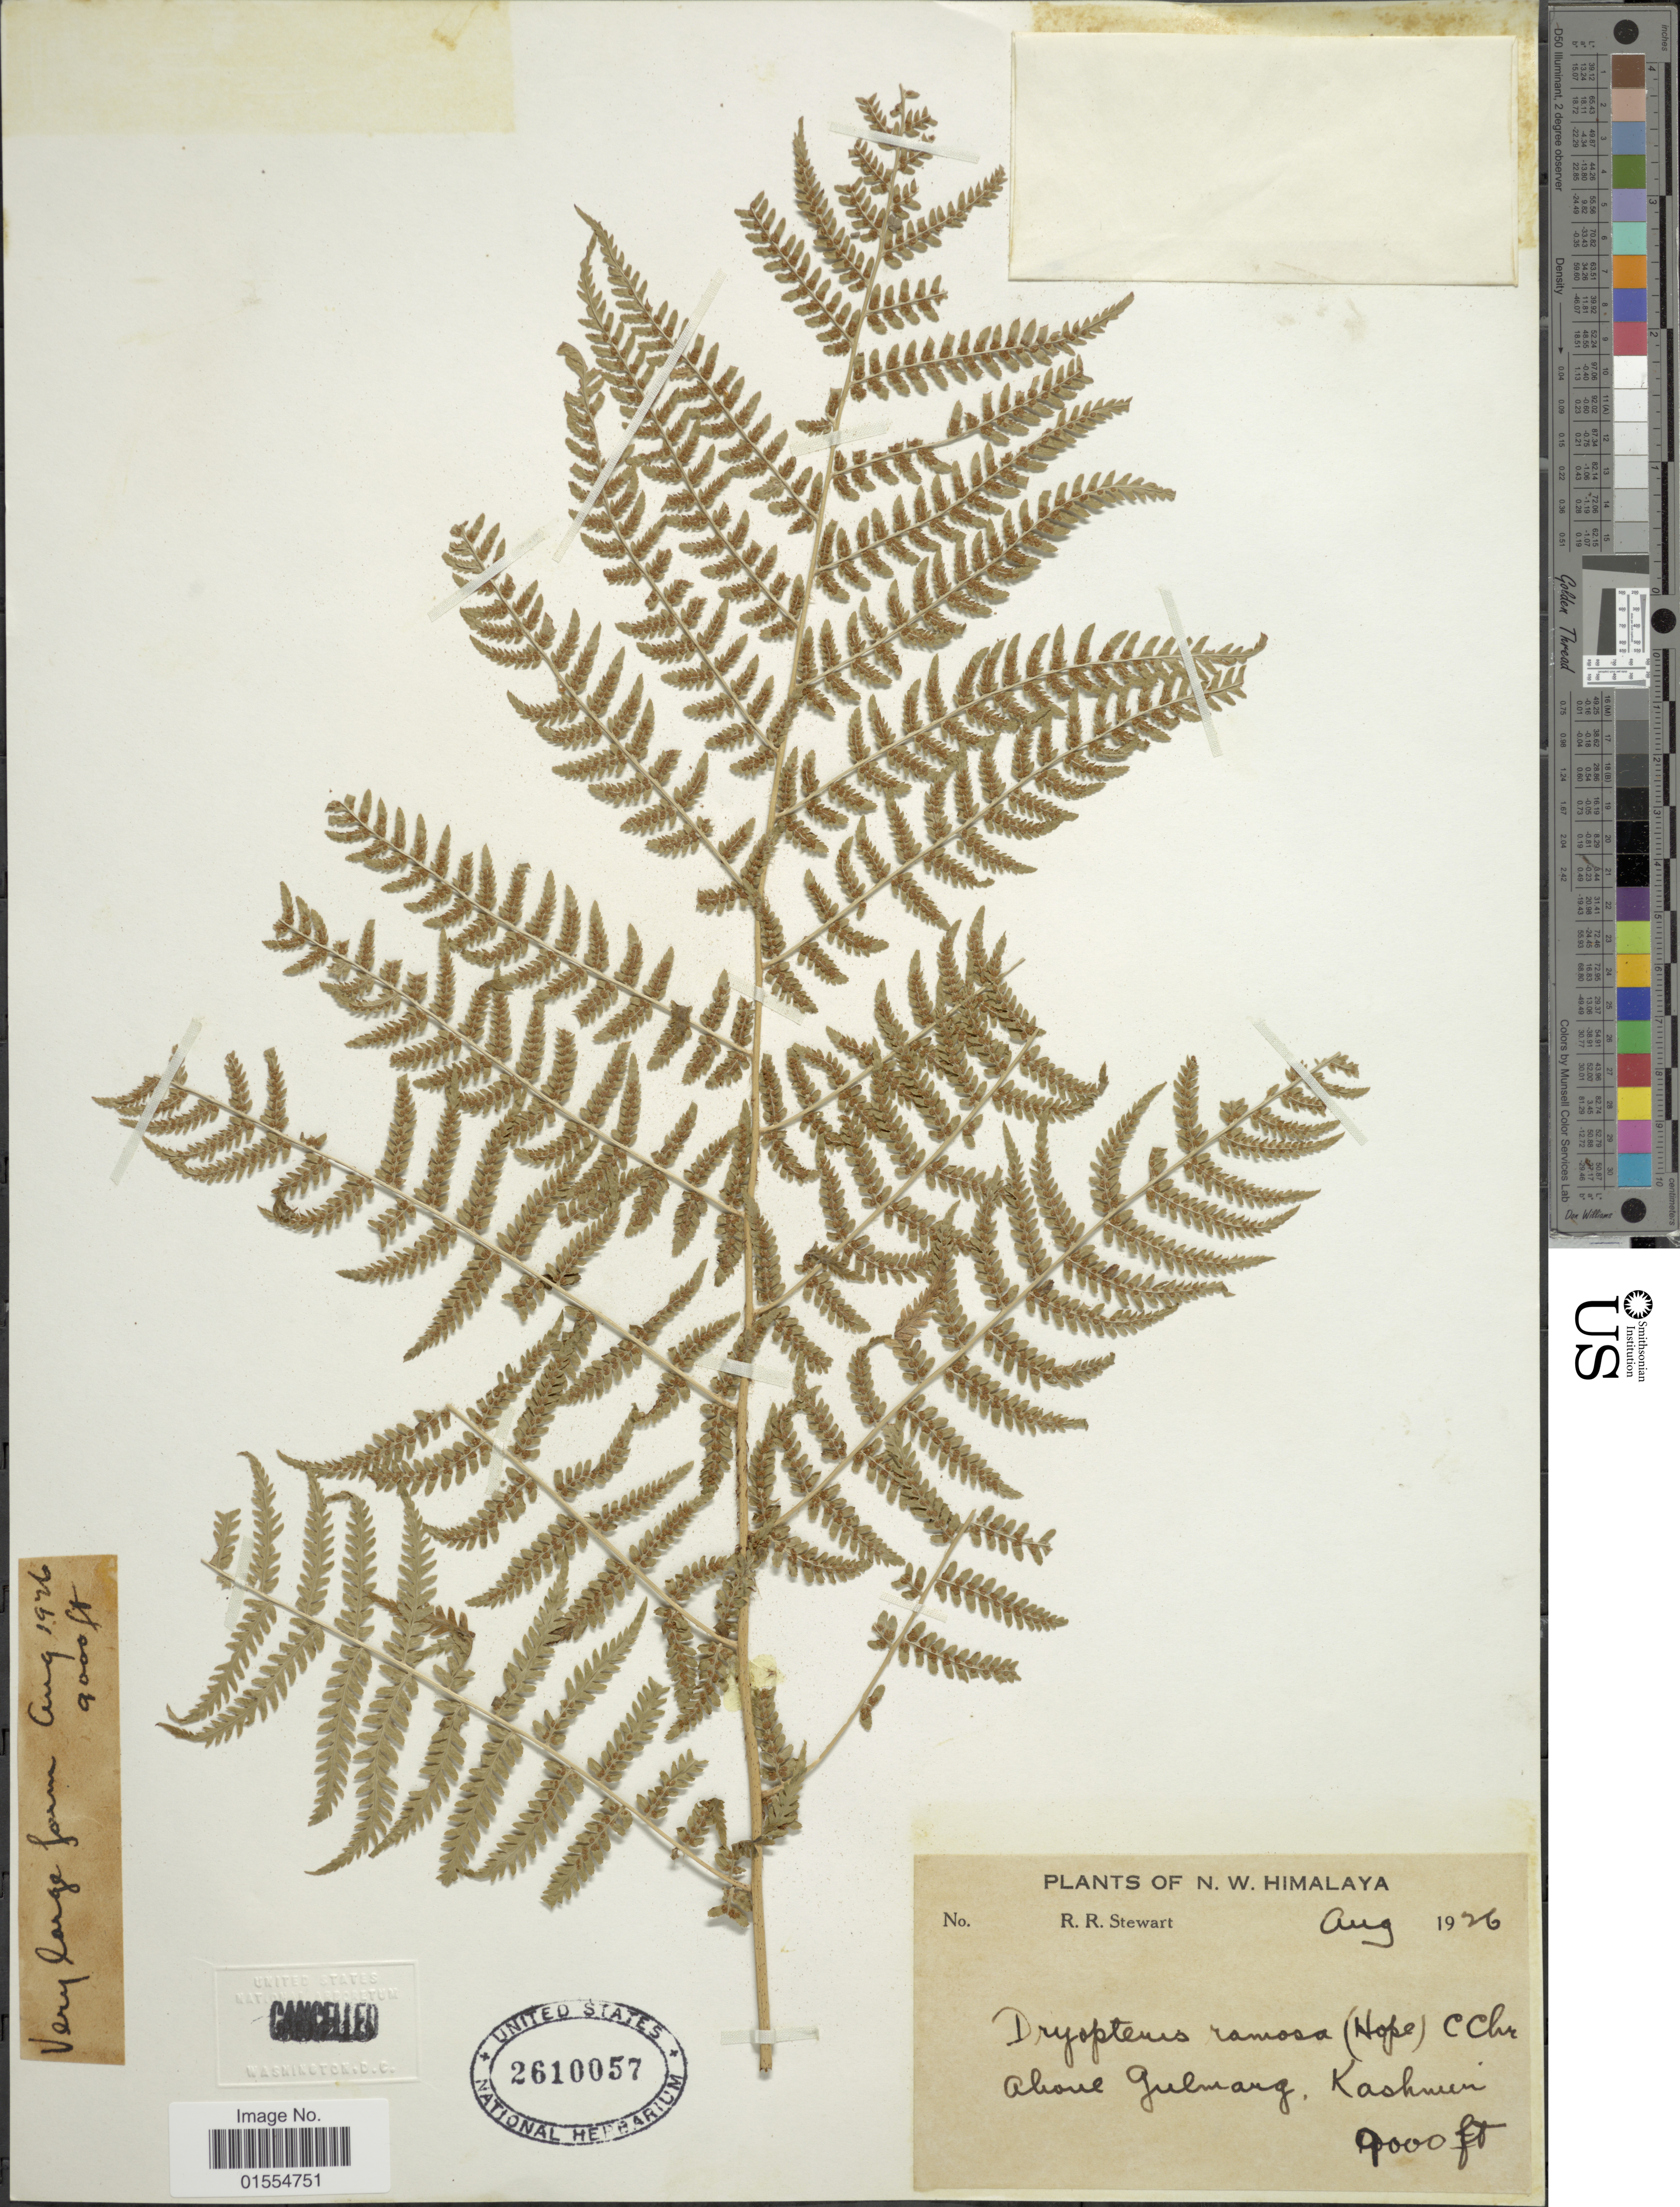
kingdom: Plantae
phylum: Tracheophyta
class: Polypodiopsida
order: Polypodiales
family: Dryopteridaceae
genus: Dryopteris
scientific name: Dryopteris ramosa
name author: (C. Hope) C. Chr.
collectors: R. R. Stewart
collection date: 1926-08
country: India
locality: N. W. Himalaya, above Gulmang, Kashmir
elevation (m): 2743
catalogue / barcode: US 2610057